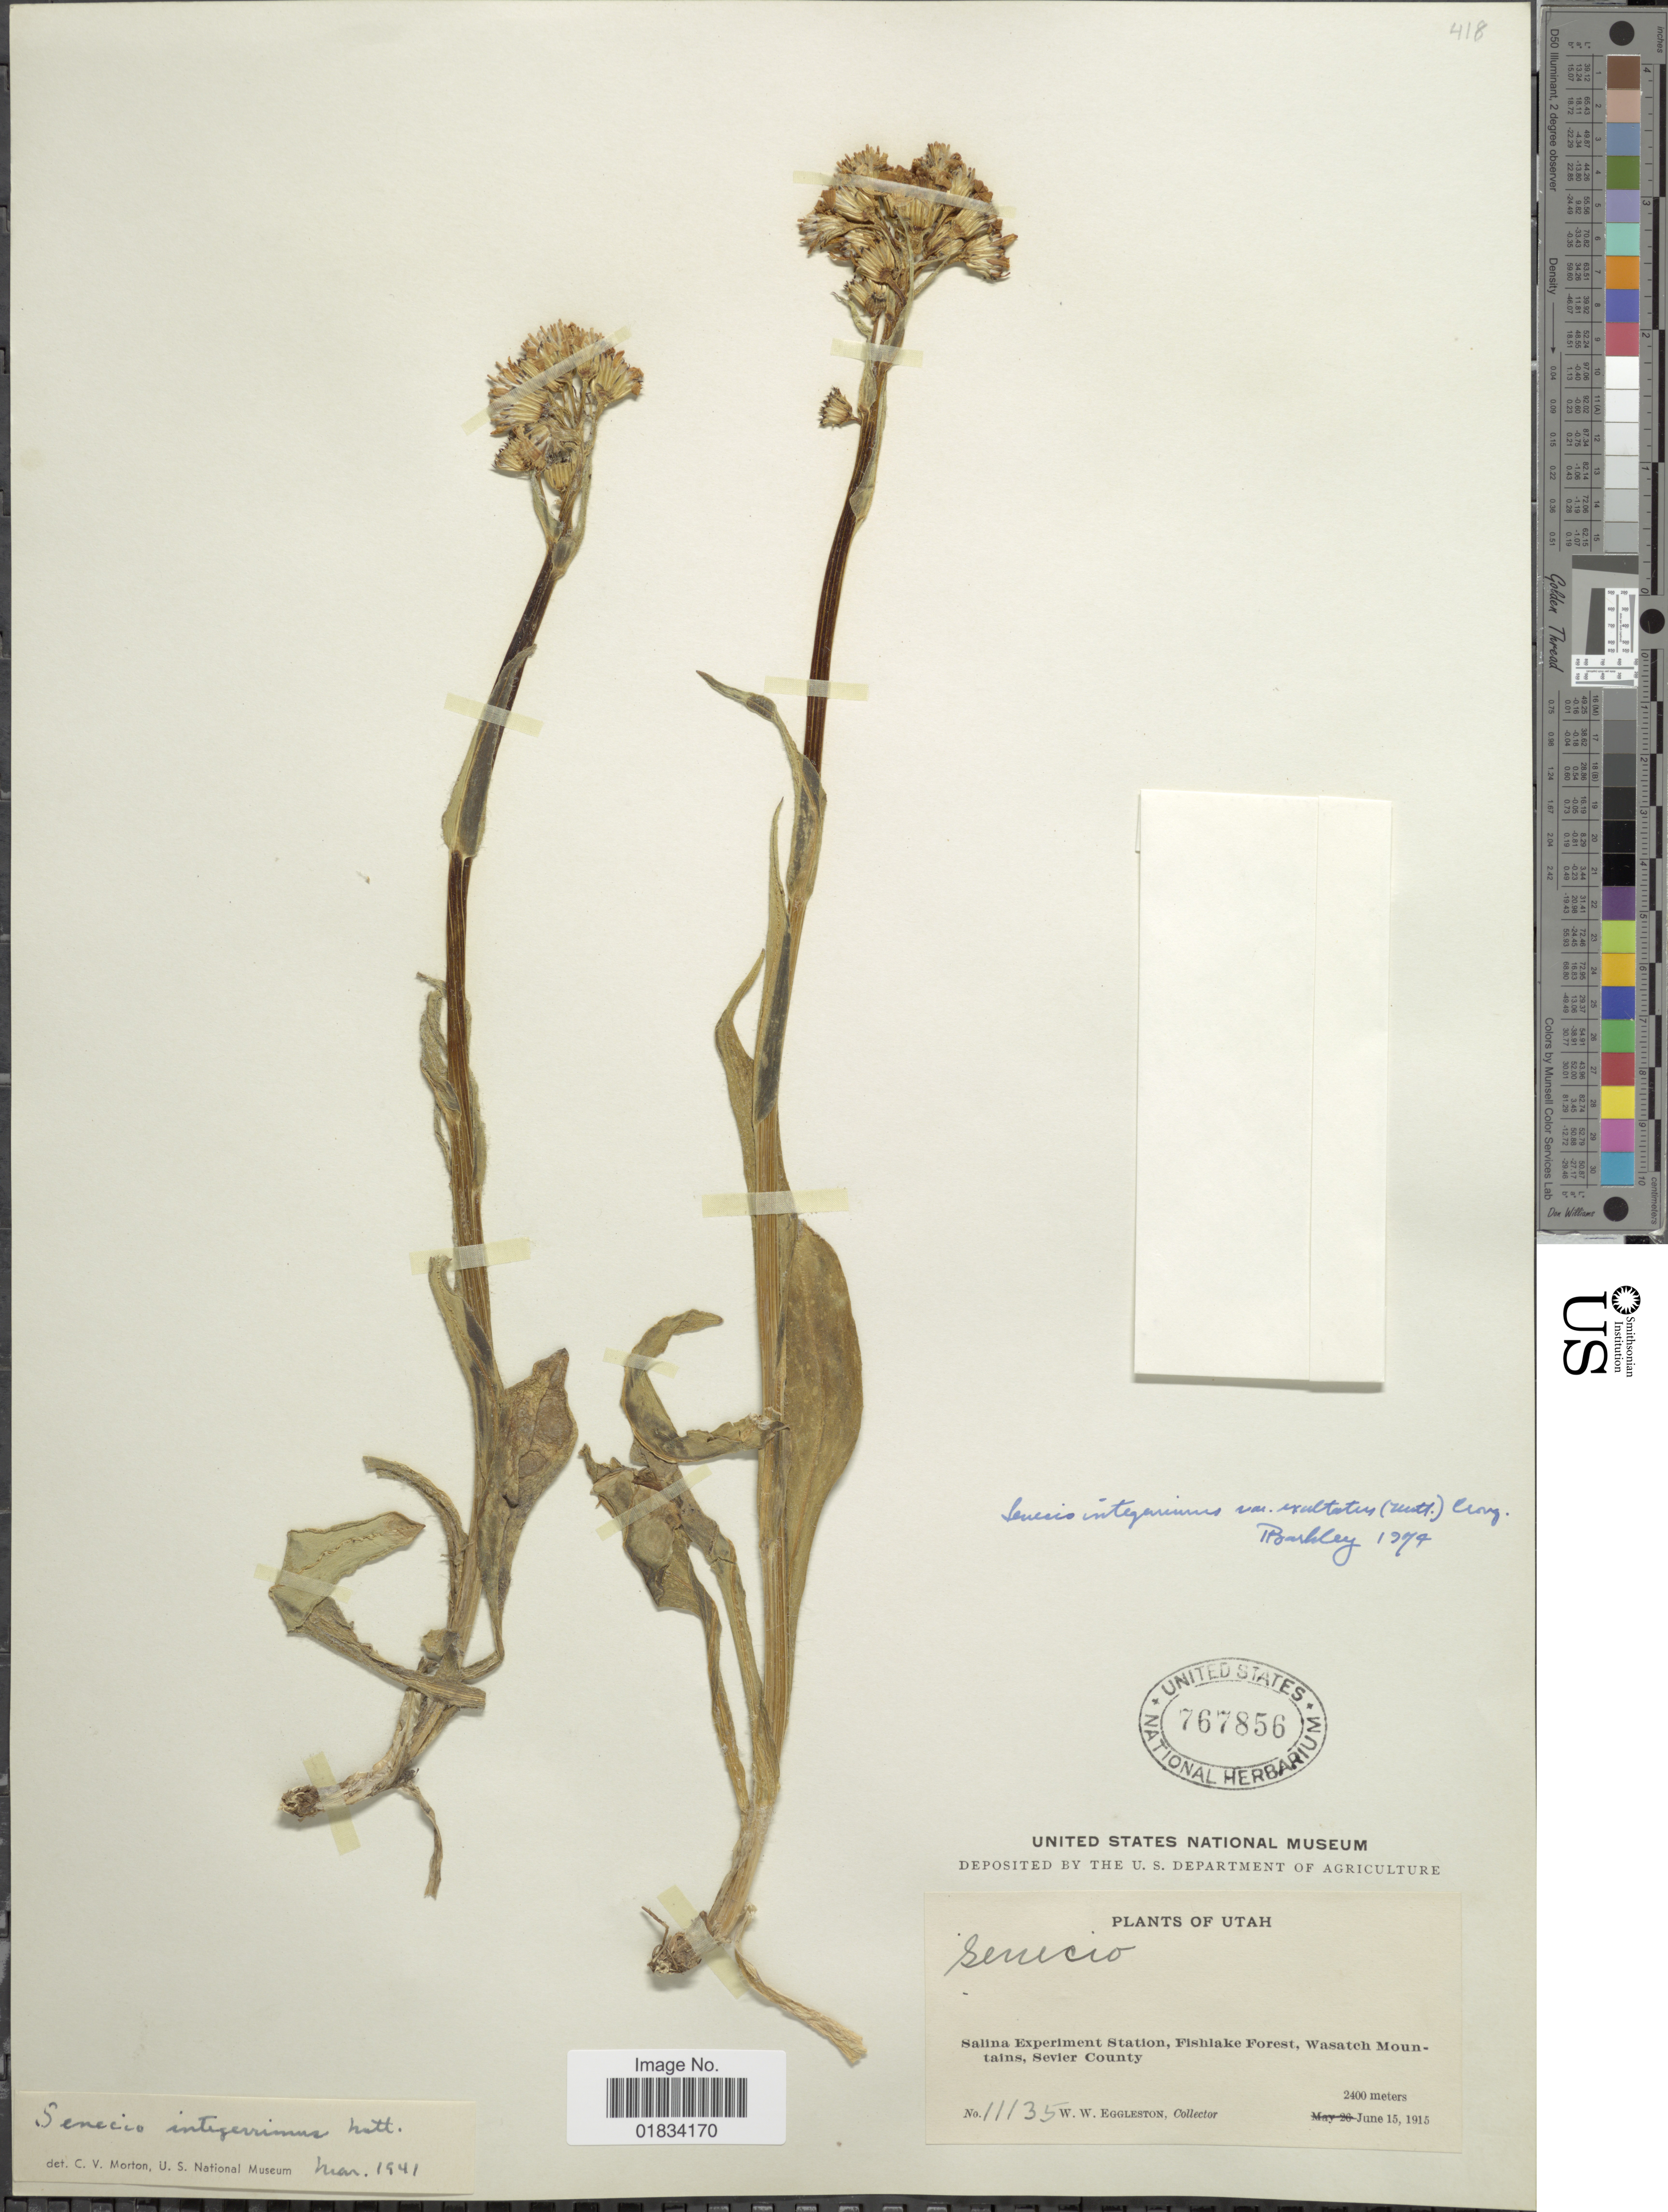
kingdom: Plantae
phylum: Tracheophyta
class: Magnoliopsida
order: Asterales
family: Asteraceae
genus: Senecio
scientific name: Senecio integerrimus var. exaltatus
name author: (Nutt.) Cronq.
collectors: W. W. Eggleston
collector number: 11135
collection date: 1915-06-15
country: United States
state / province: Utah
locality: Salina Experiment Station, Fishlake Forest, Wasatch Mountains, Sevier County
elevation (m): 2400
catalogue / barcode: US 767856